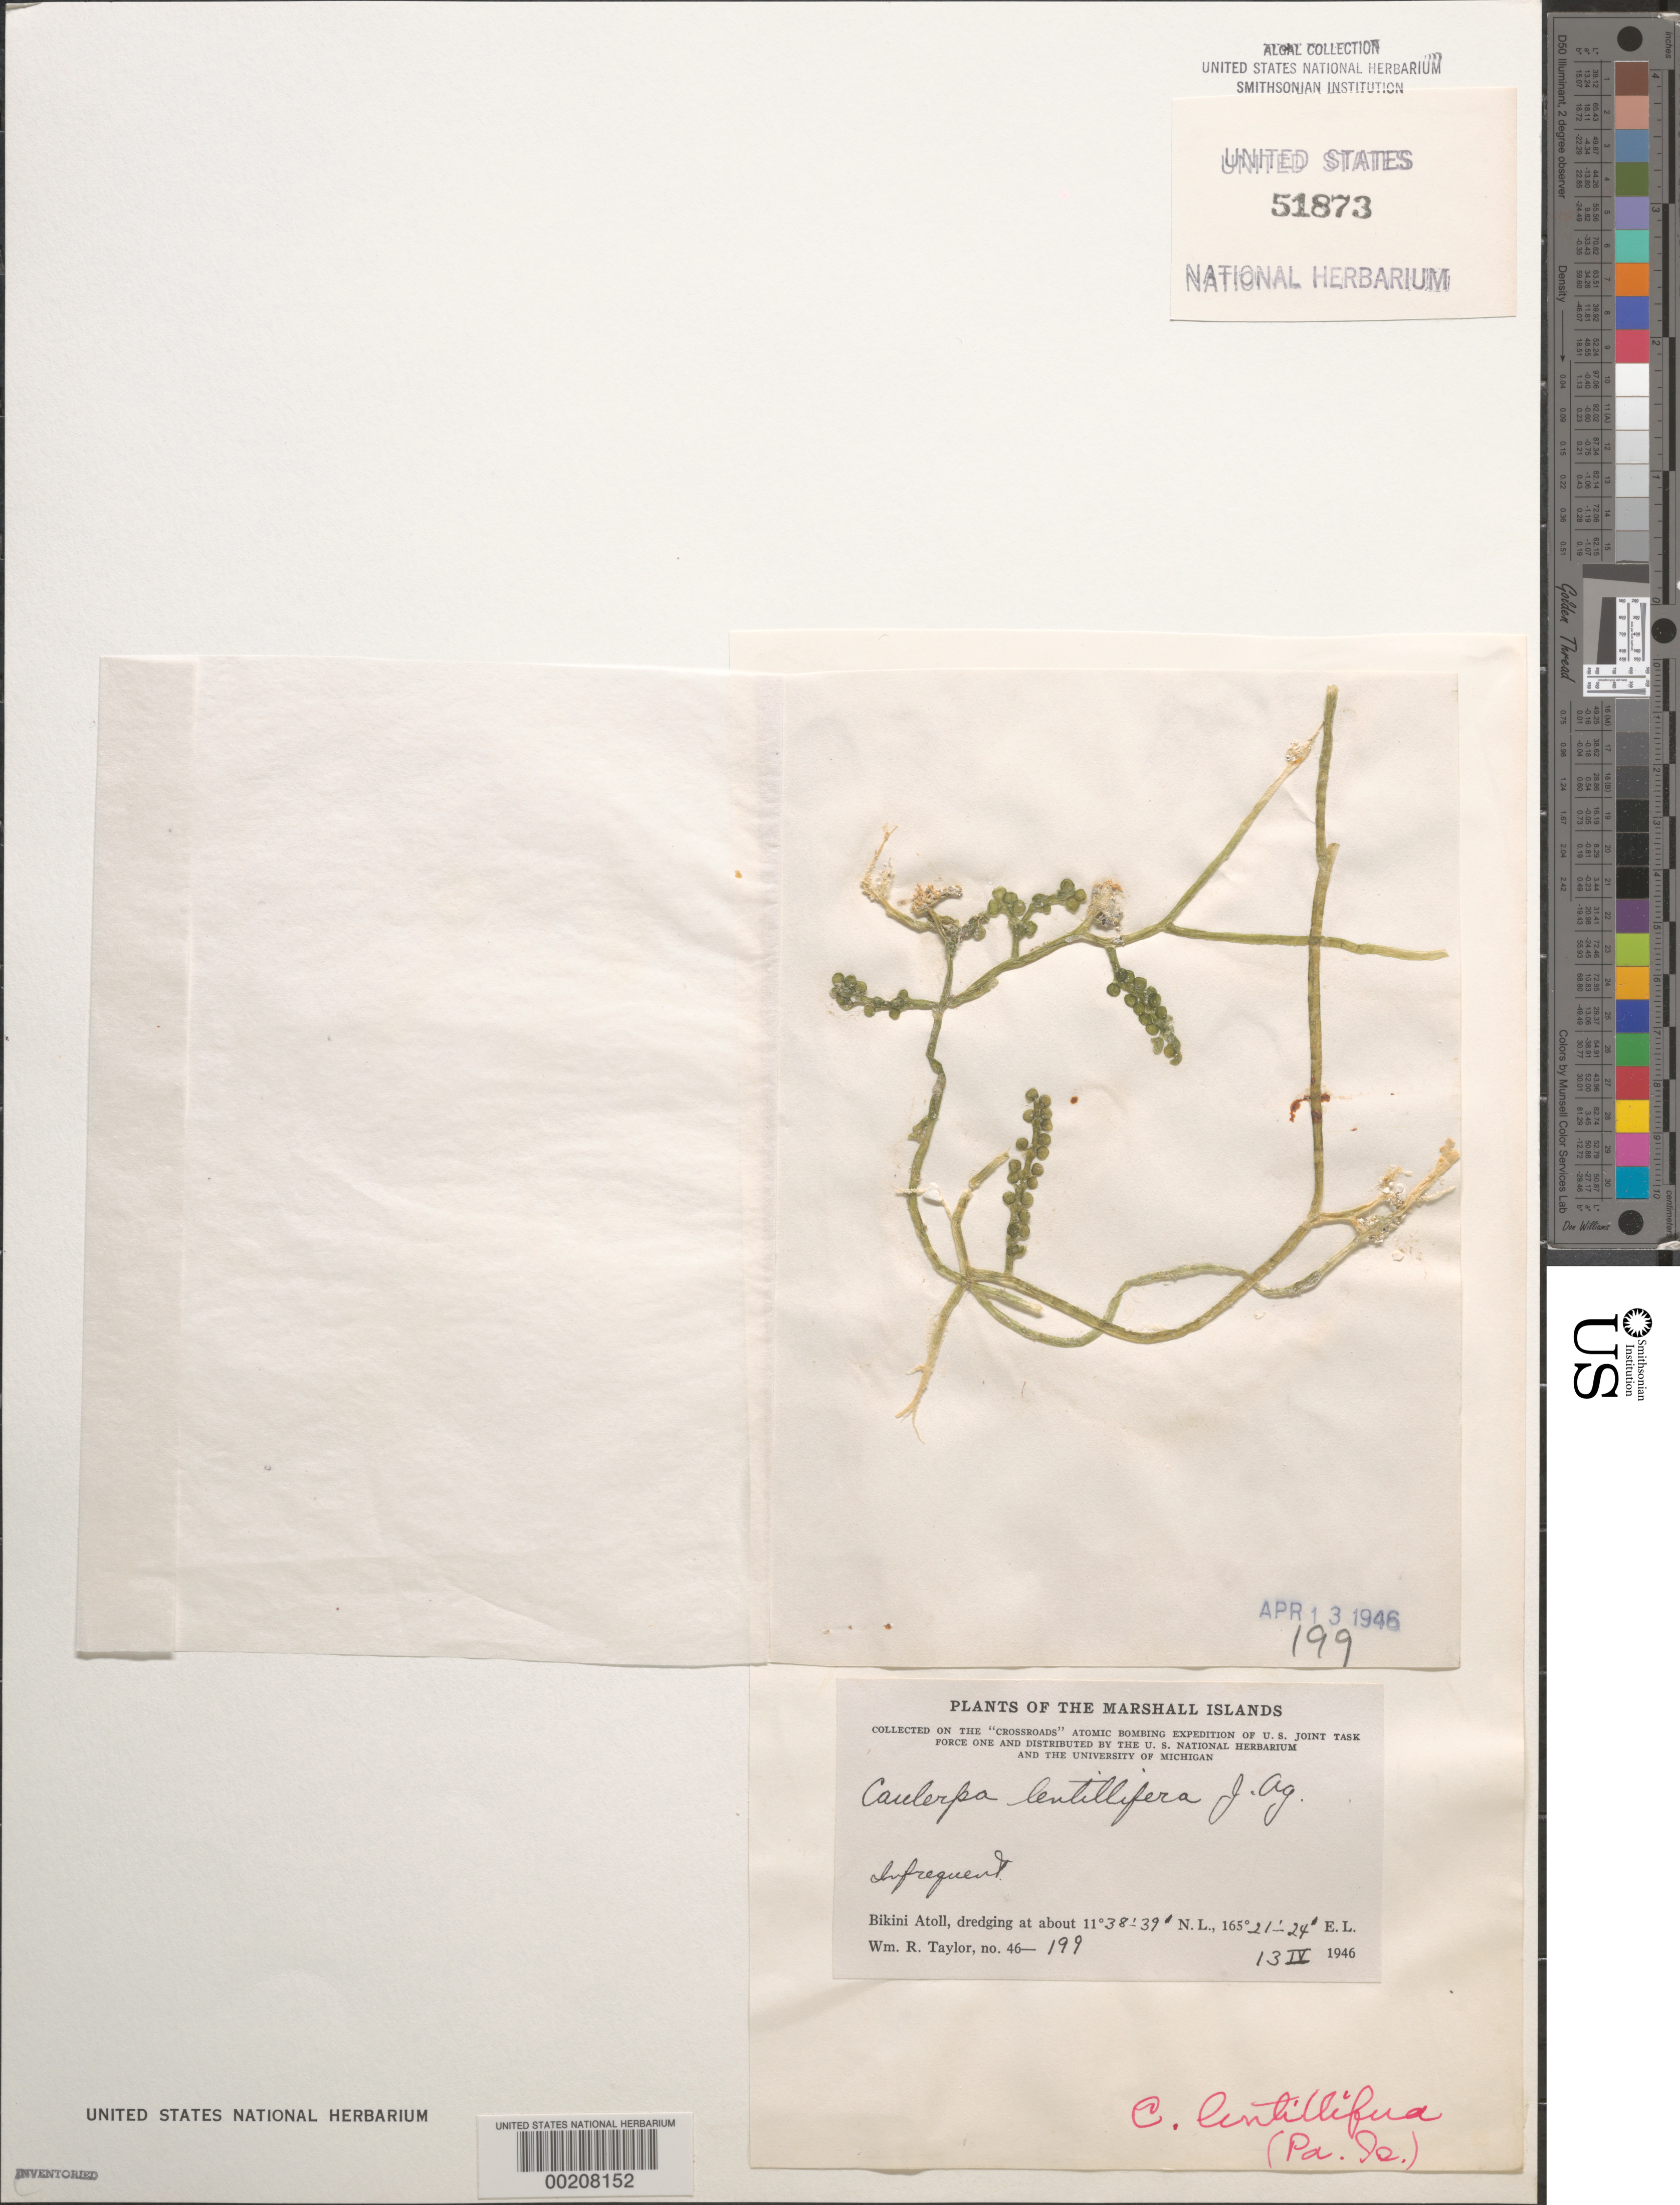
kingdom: Plantae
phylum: Chlorophyta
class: Ulvophyceae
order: Bryopsidales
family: Caulerpaceae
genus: Caulerpa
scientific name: Caulerpa lentillifera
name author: J. Agardh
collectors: W. R. Taylor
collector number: WRT 46-199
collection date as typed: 13 Apr 1946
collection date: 1946-04-13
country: Marshall Islands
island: Bikini Atoll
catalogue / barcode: US 51873